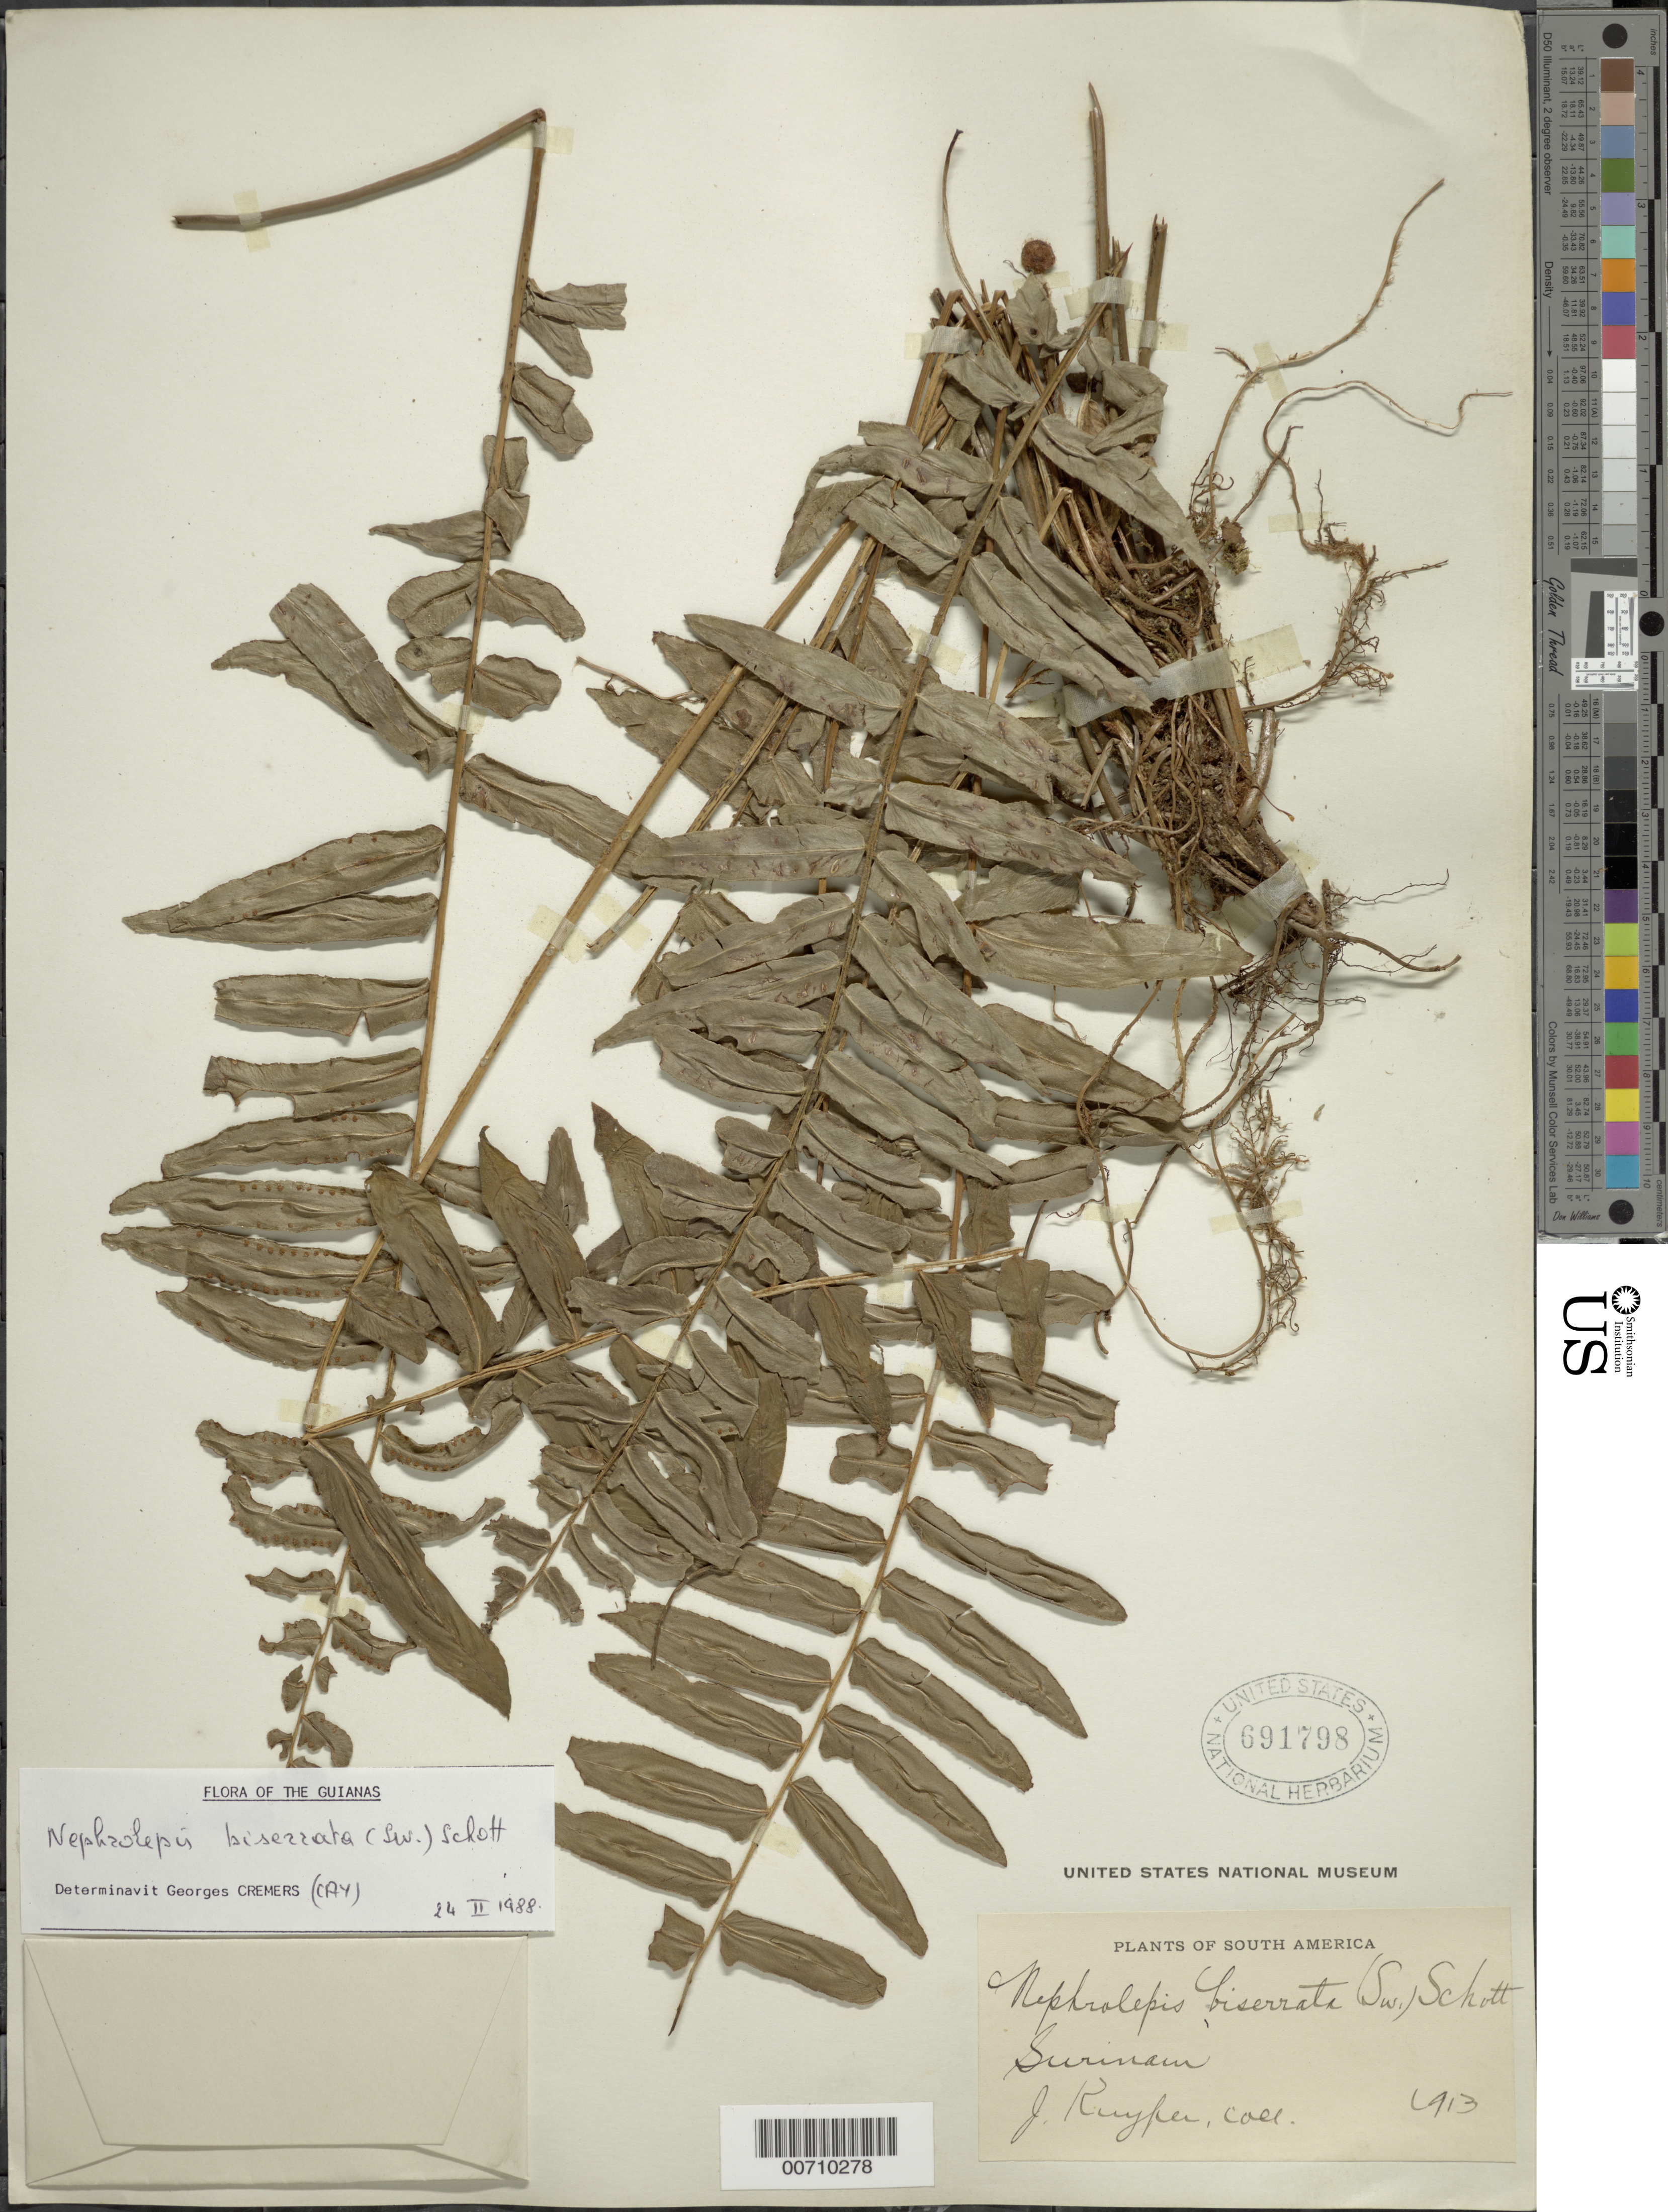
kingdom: Plantae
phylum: Tracheophyta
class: Polypodiopsida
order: Polypodiales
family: Nephrolepidaceae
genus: Nephrolepis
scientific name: Nephrolepis biserrata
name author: (Sw.) Schott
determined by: Cremers, Georges A.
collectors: J. Kuyper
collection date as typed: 1913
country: Suriname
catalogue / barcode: US 691798